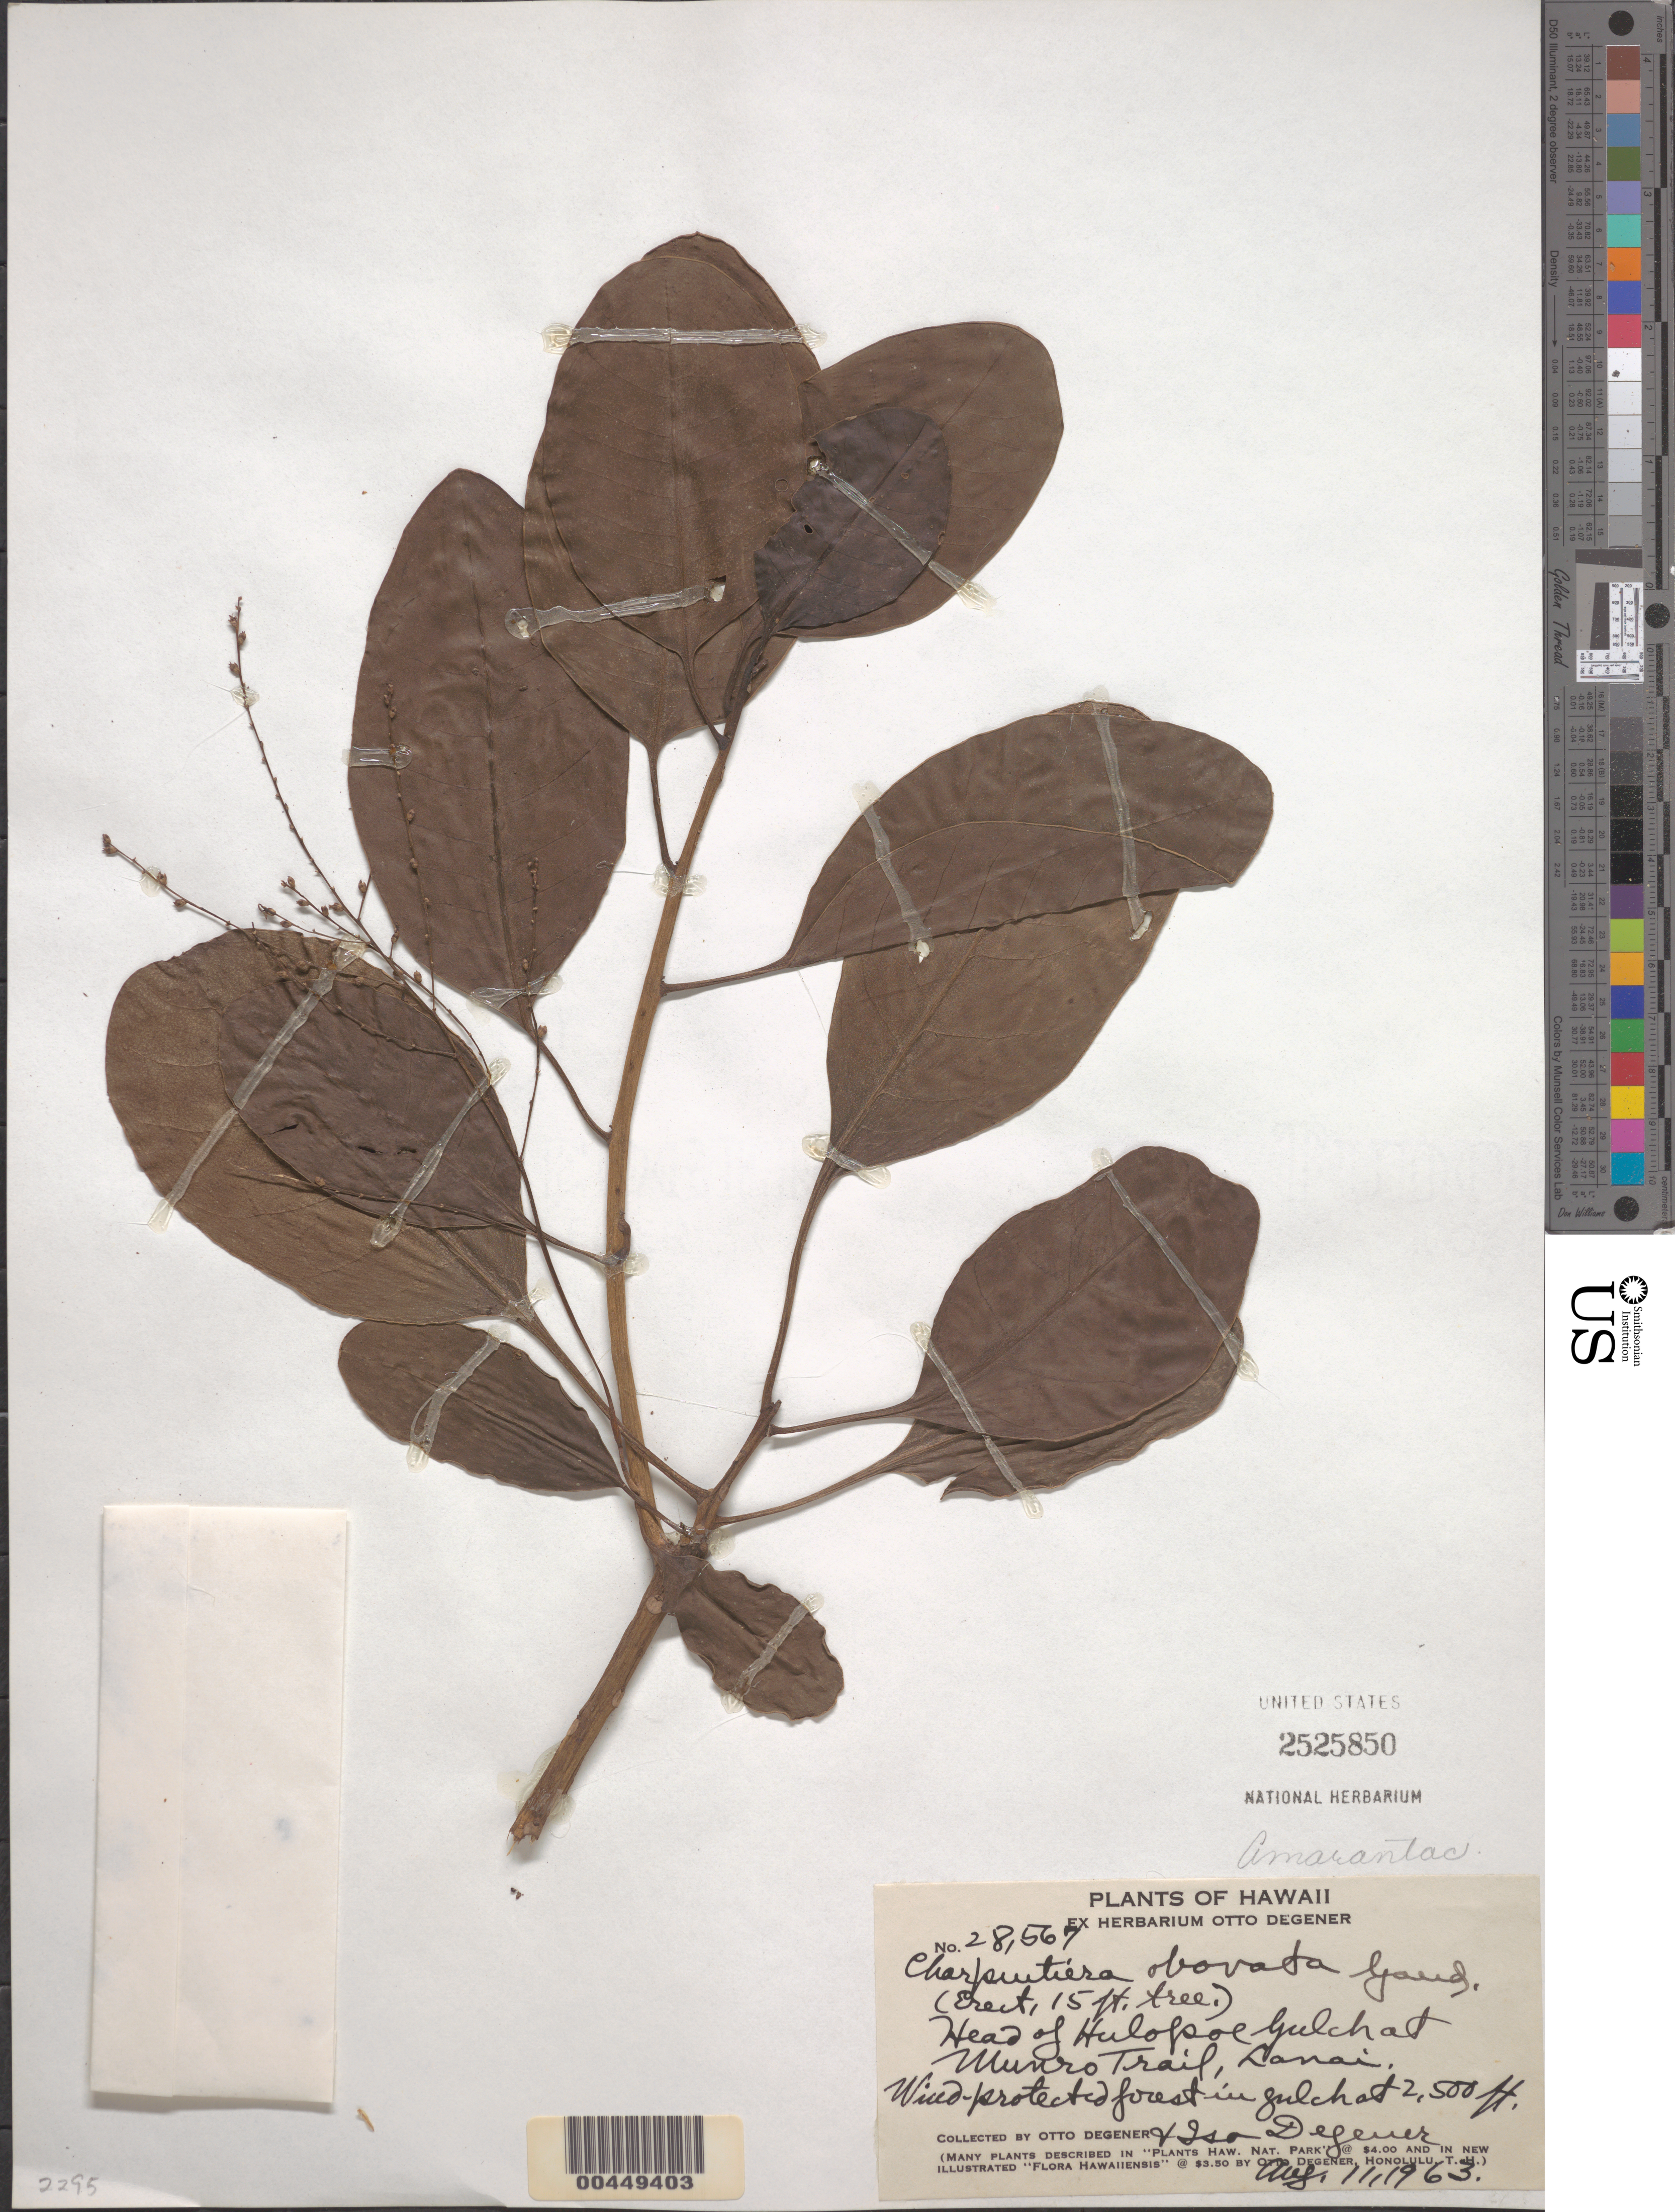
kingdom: Plantae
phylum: Tracheophyta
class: Magnoliopsida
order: Caryophyllales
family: Amaranthaceae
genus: Charpentiera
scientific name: Charpentiera obovata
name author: Gaudich.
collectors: O. Degener & I. Degener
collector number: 28567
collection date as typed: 11 Aug 1963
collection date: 1963-08-11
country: United States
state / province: Hawaii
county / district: Maui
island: Lana'i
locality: Head of Hulopoe Gulch at Munro Trail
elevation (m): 762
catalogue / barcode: US 2525850